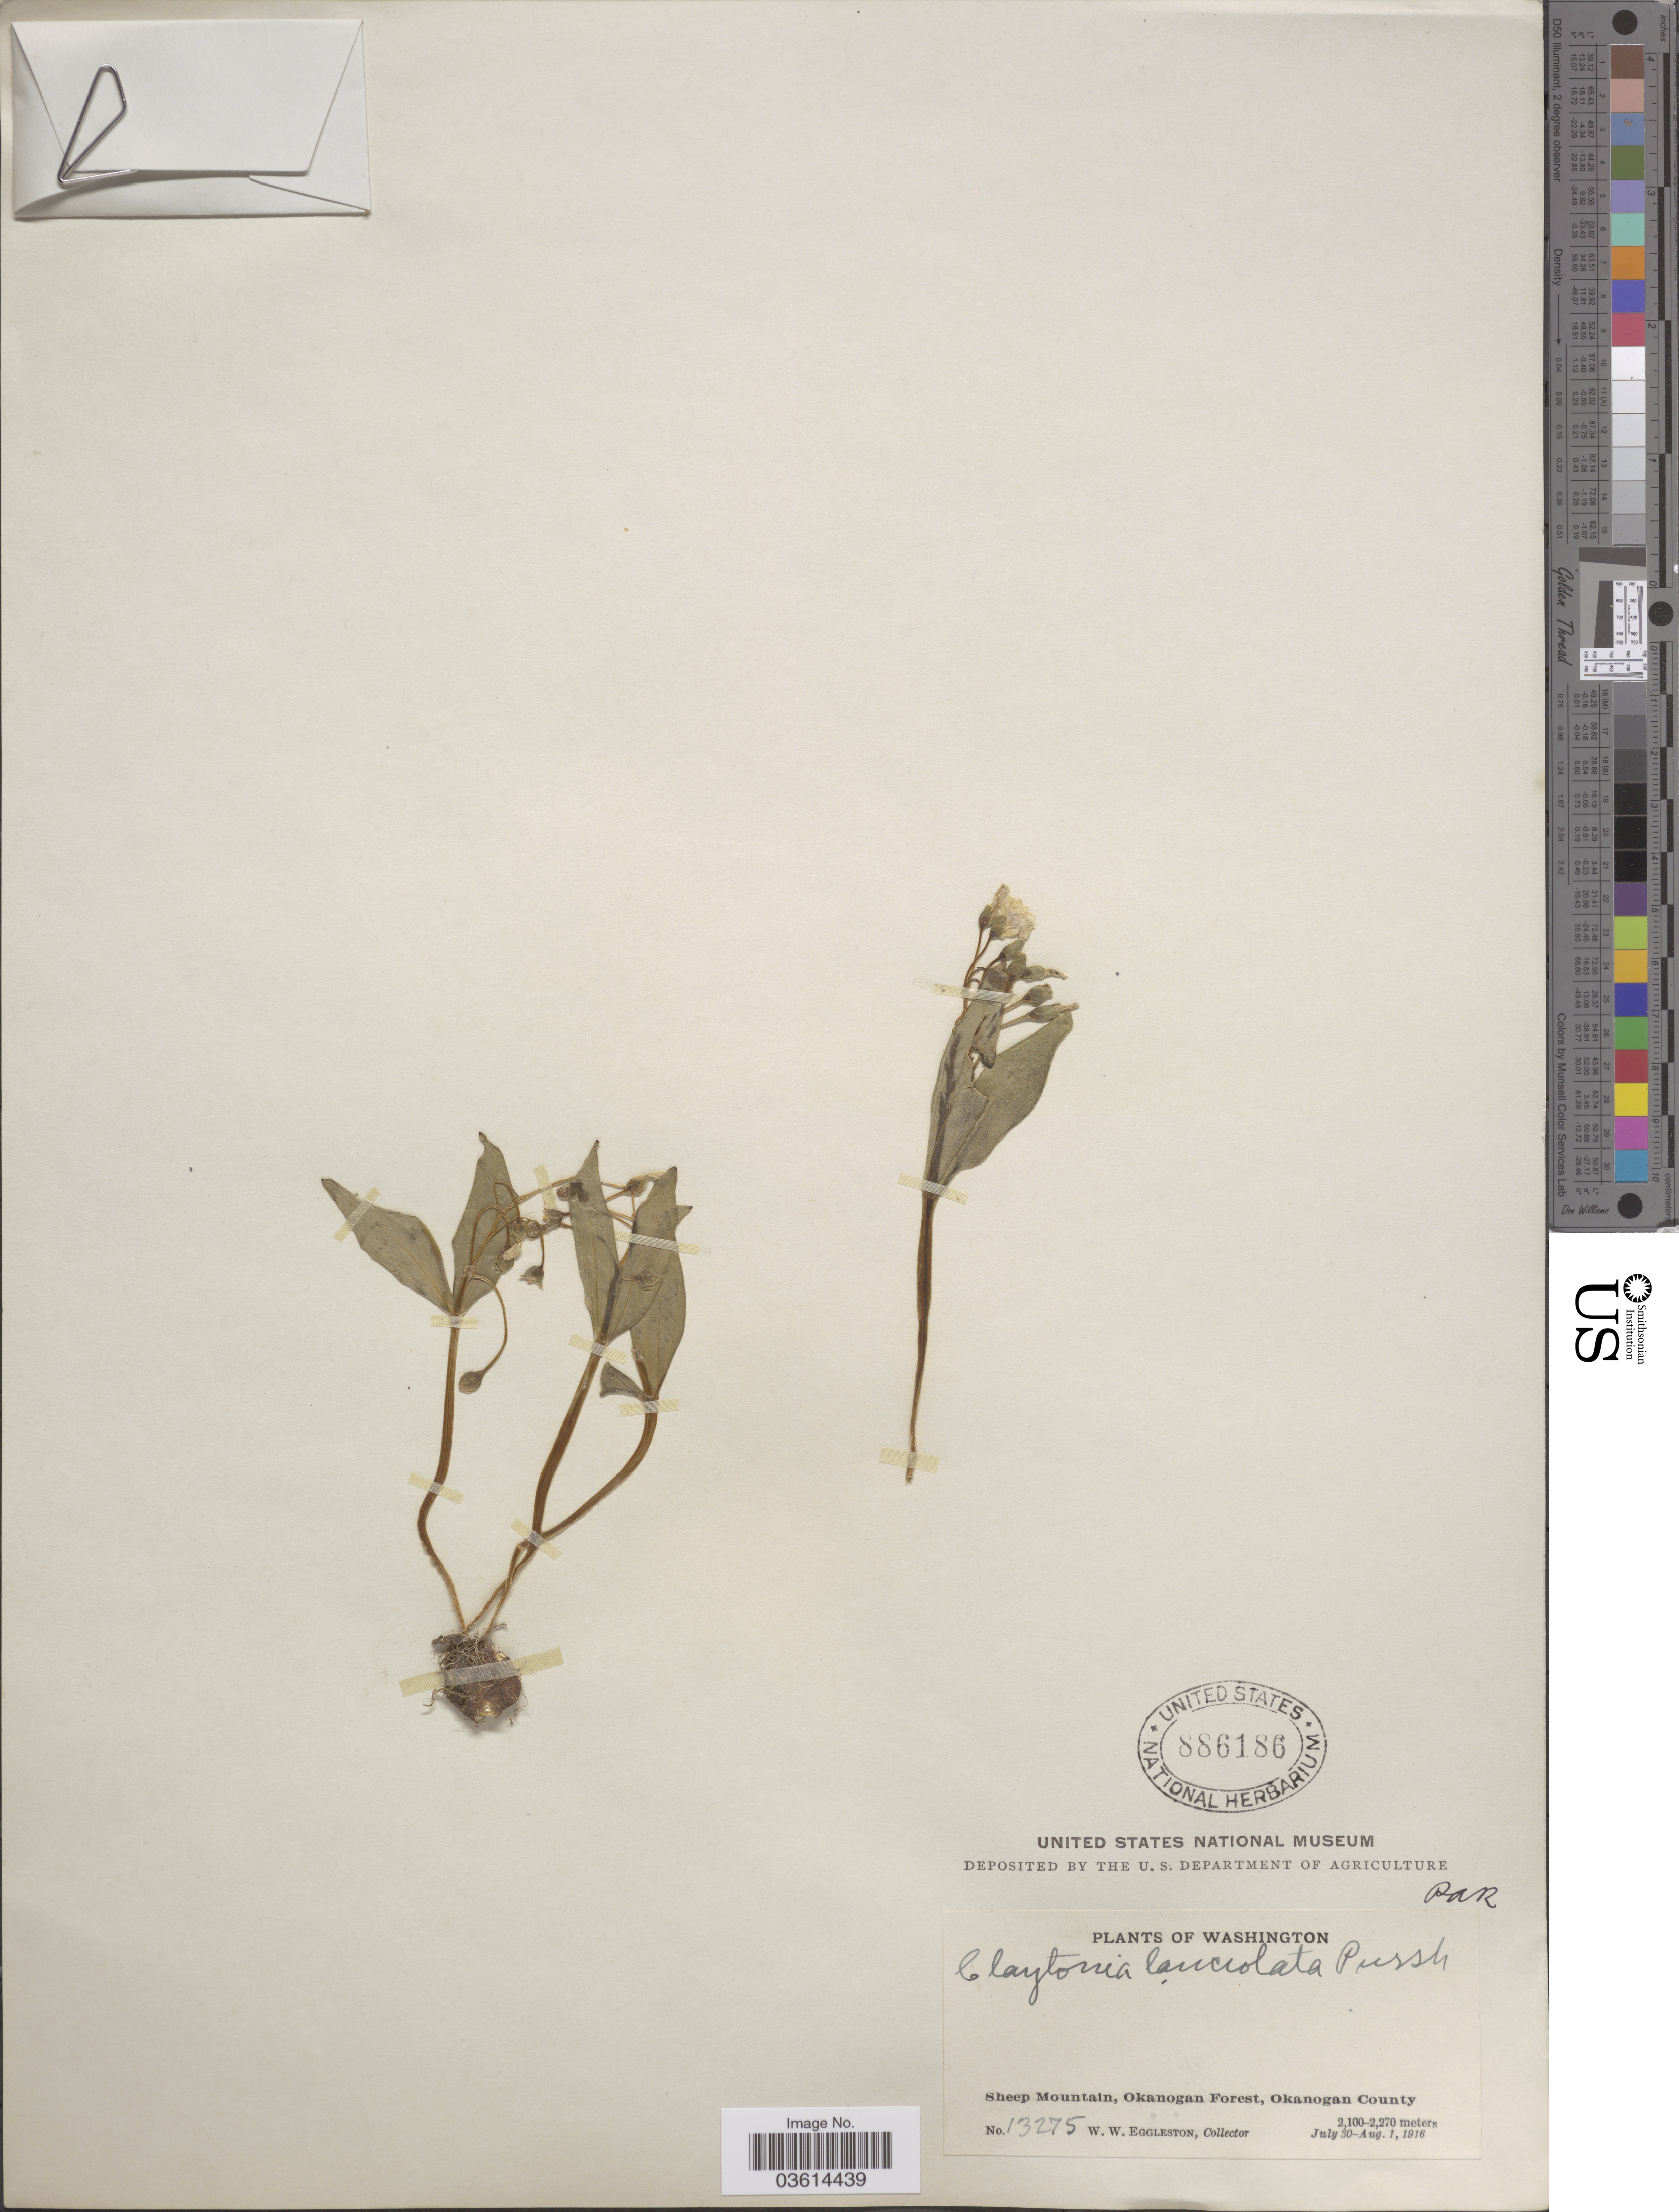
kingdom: Plantae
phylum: Tracheophyta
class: Magnoliopsida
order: Caryophyllales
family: Montiaceae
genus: Claytonia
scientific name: Claytonia lanceolata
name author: Pursh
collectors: W. W. Eggleston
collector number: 13275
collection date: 1916-07-30/1916-08-01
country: United States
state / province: Washington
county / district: Okanogan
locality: Sheep Mountain, Okanogan Forest, Okanogan County.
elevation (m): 2100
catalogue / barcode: US 886186